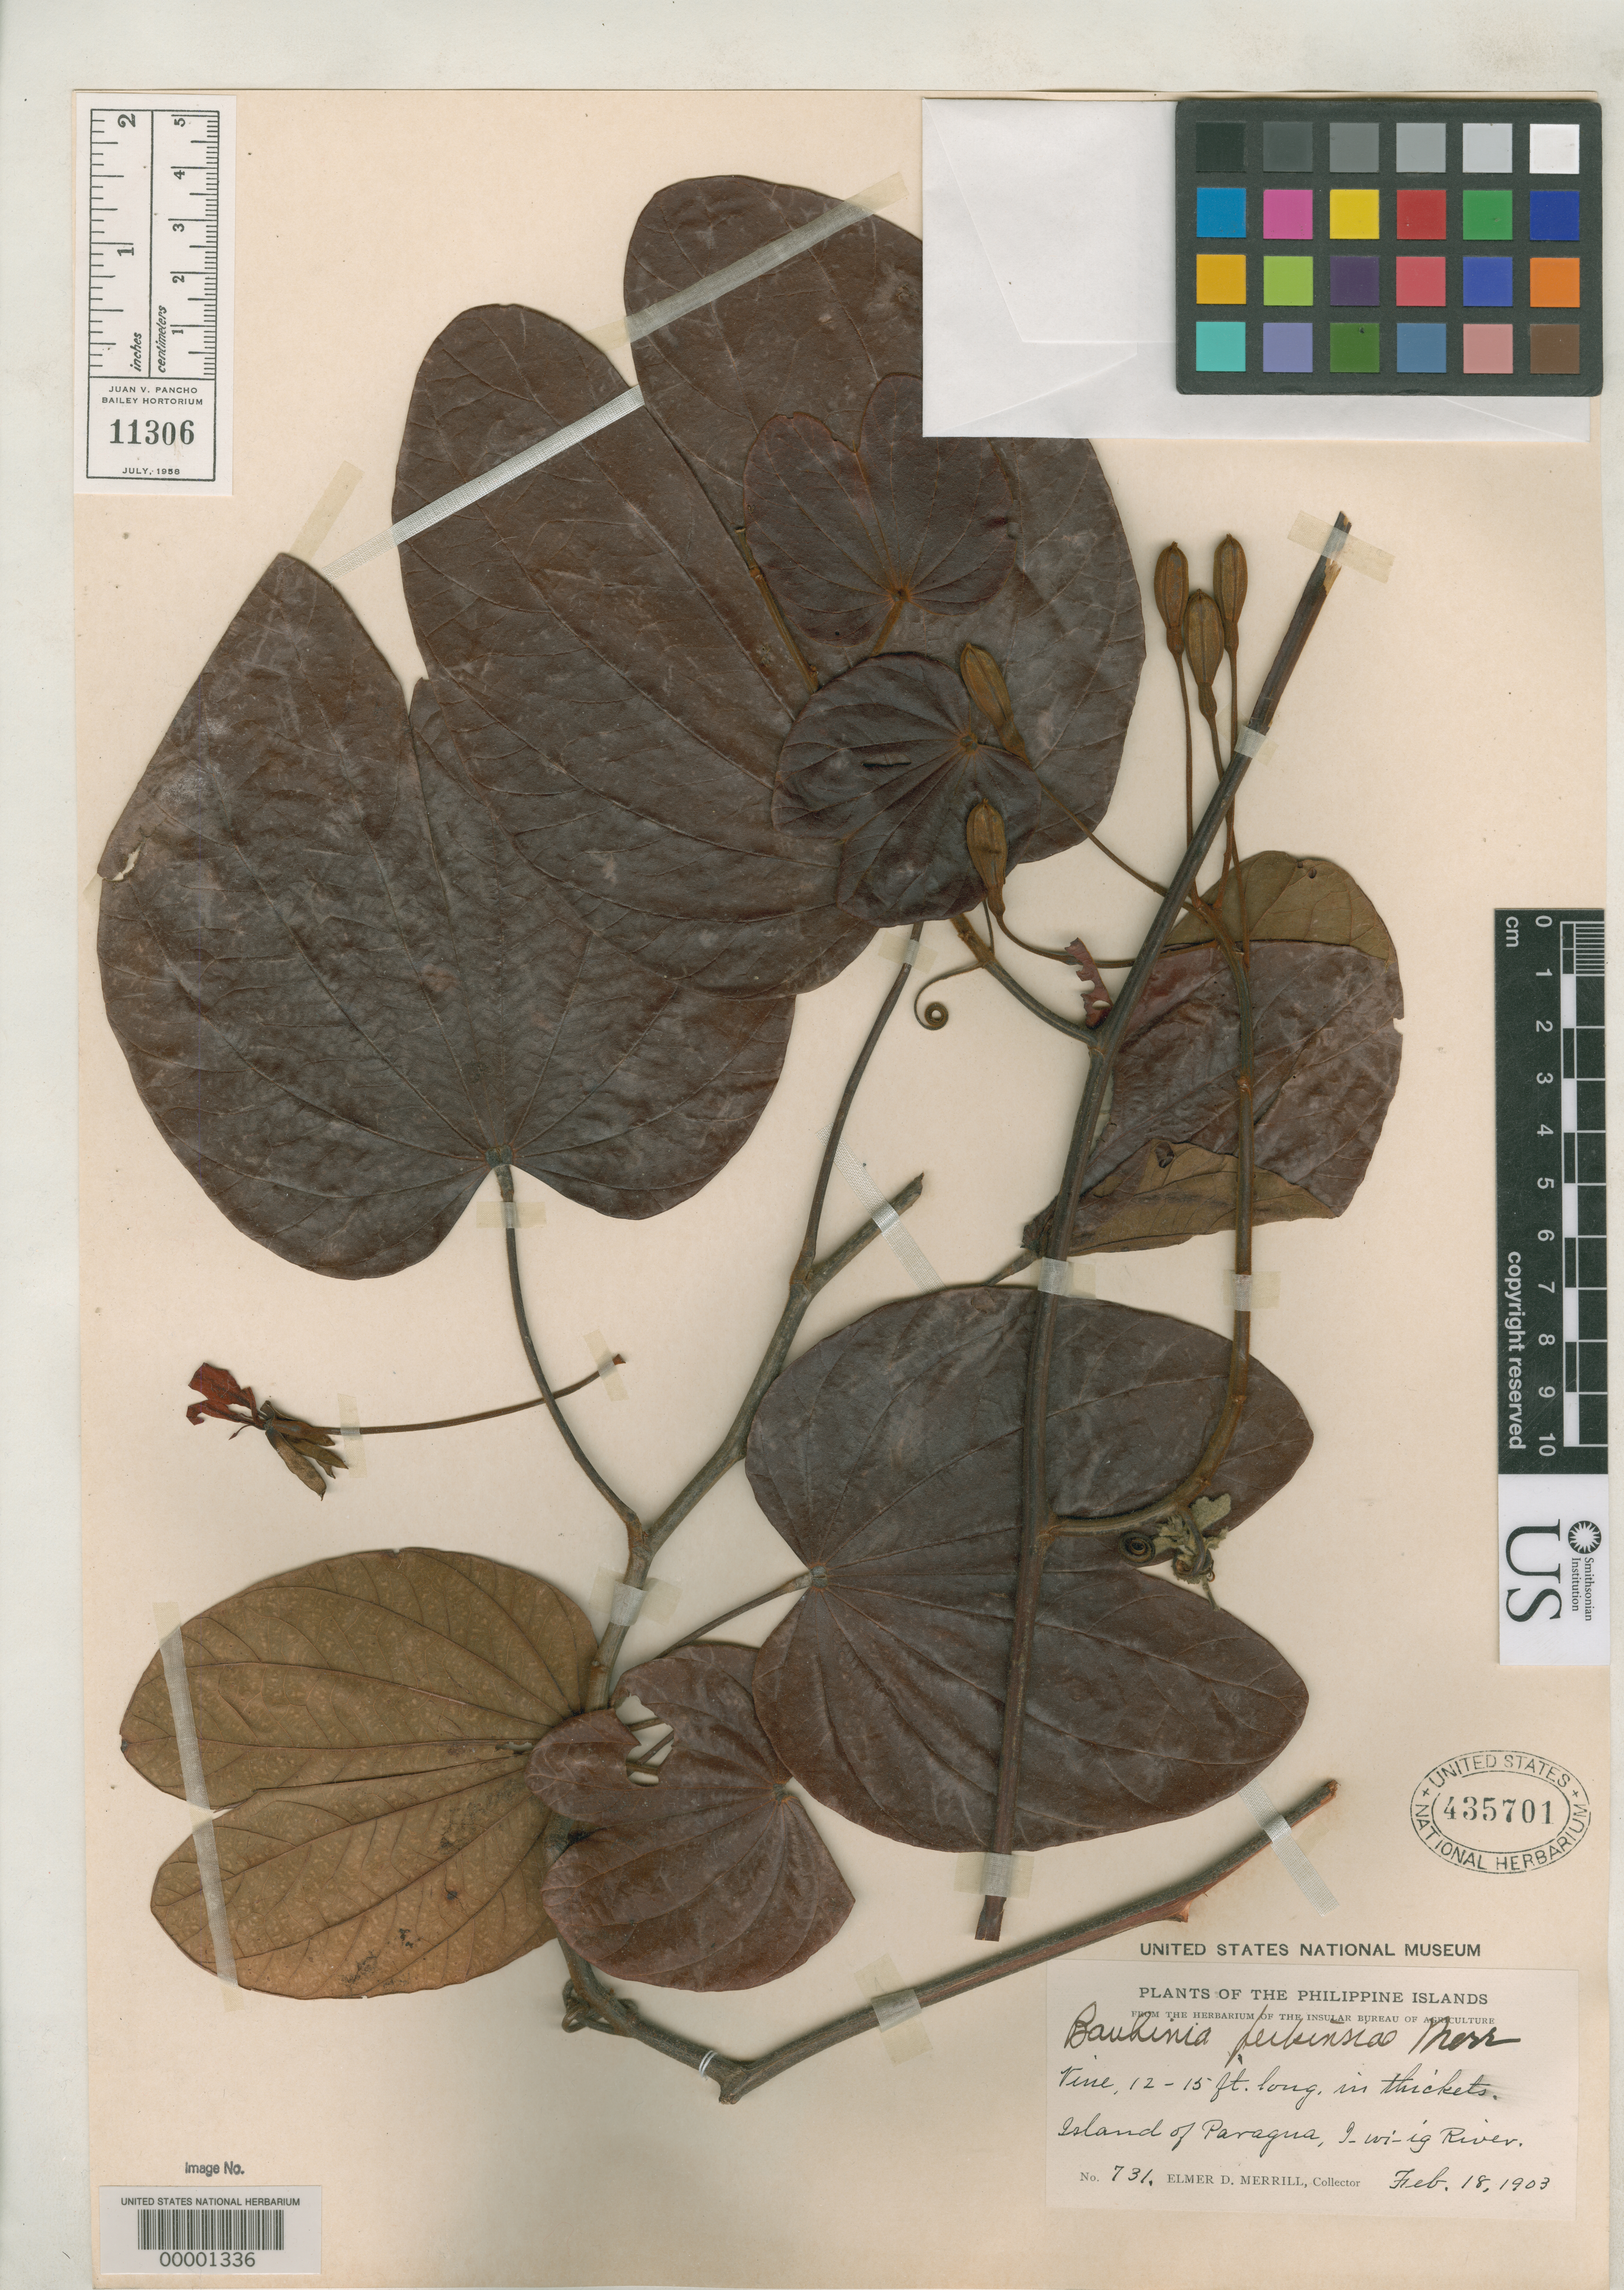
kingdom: Plantae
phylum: Tracheophyta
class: Magnoliopsida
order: Fabales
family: Fabaceae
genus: Bauhinia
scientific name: Bauhinia perkinsae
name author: Merr.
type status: Isotype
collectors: E. D. Merrill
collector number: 731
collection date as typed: Feb 1903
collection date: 1903-02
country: Philippines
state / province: Mimaropa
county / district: Palawan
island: Palawan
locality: Ewiig River.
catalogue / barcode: US 435701